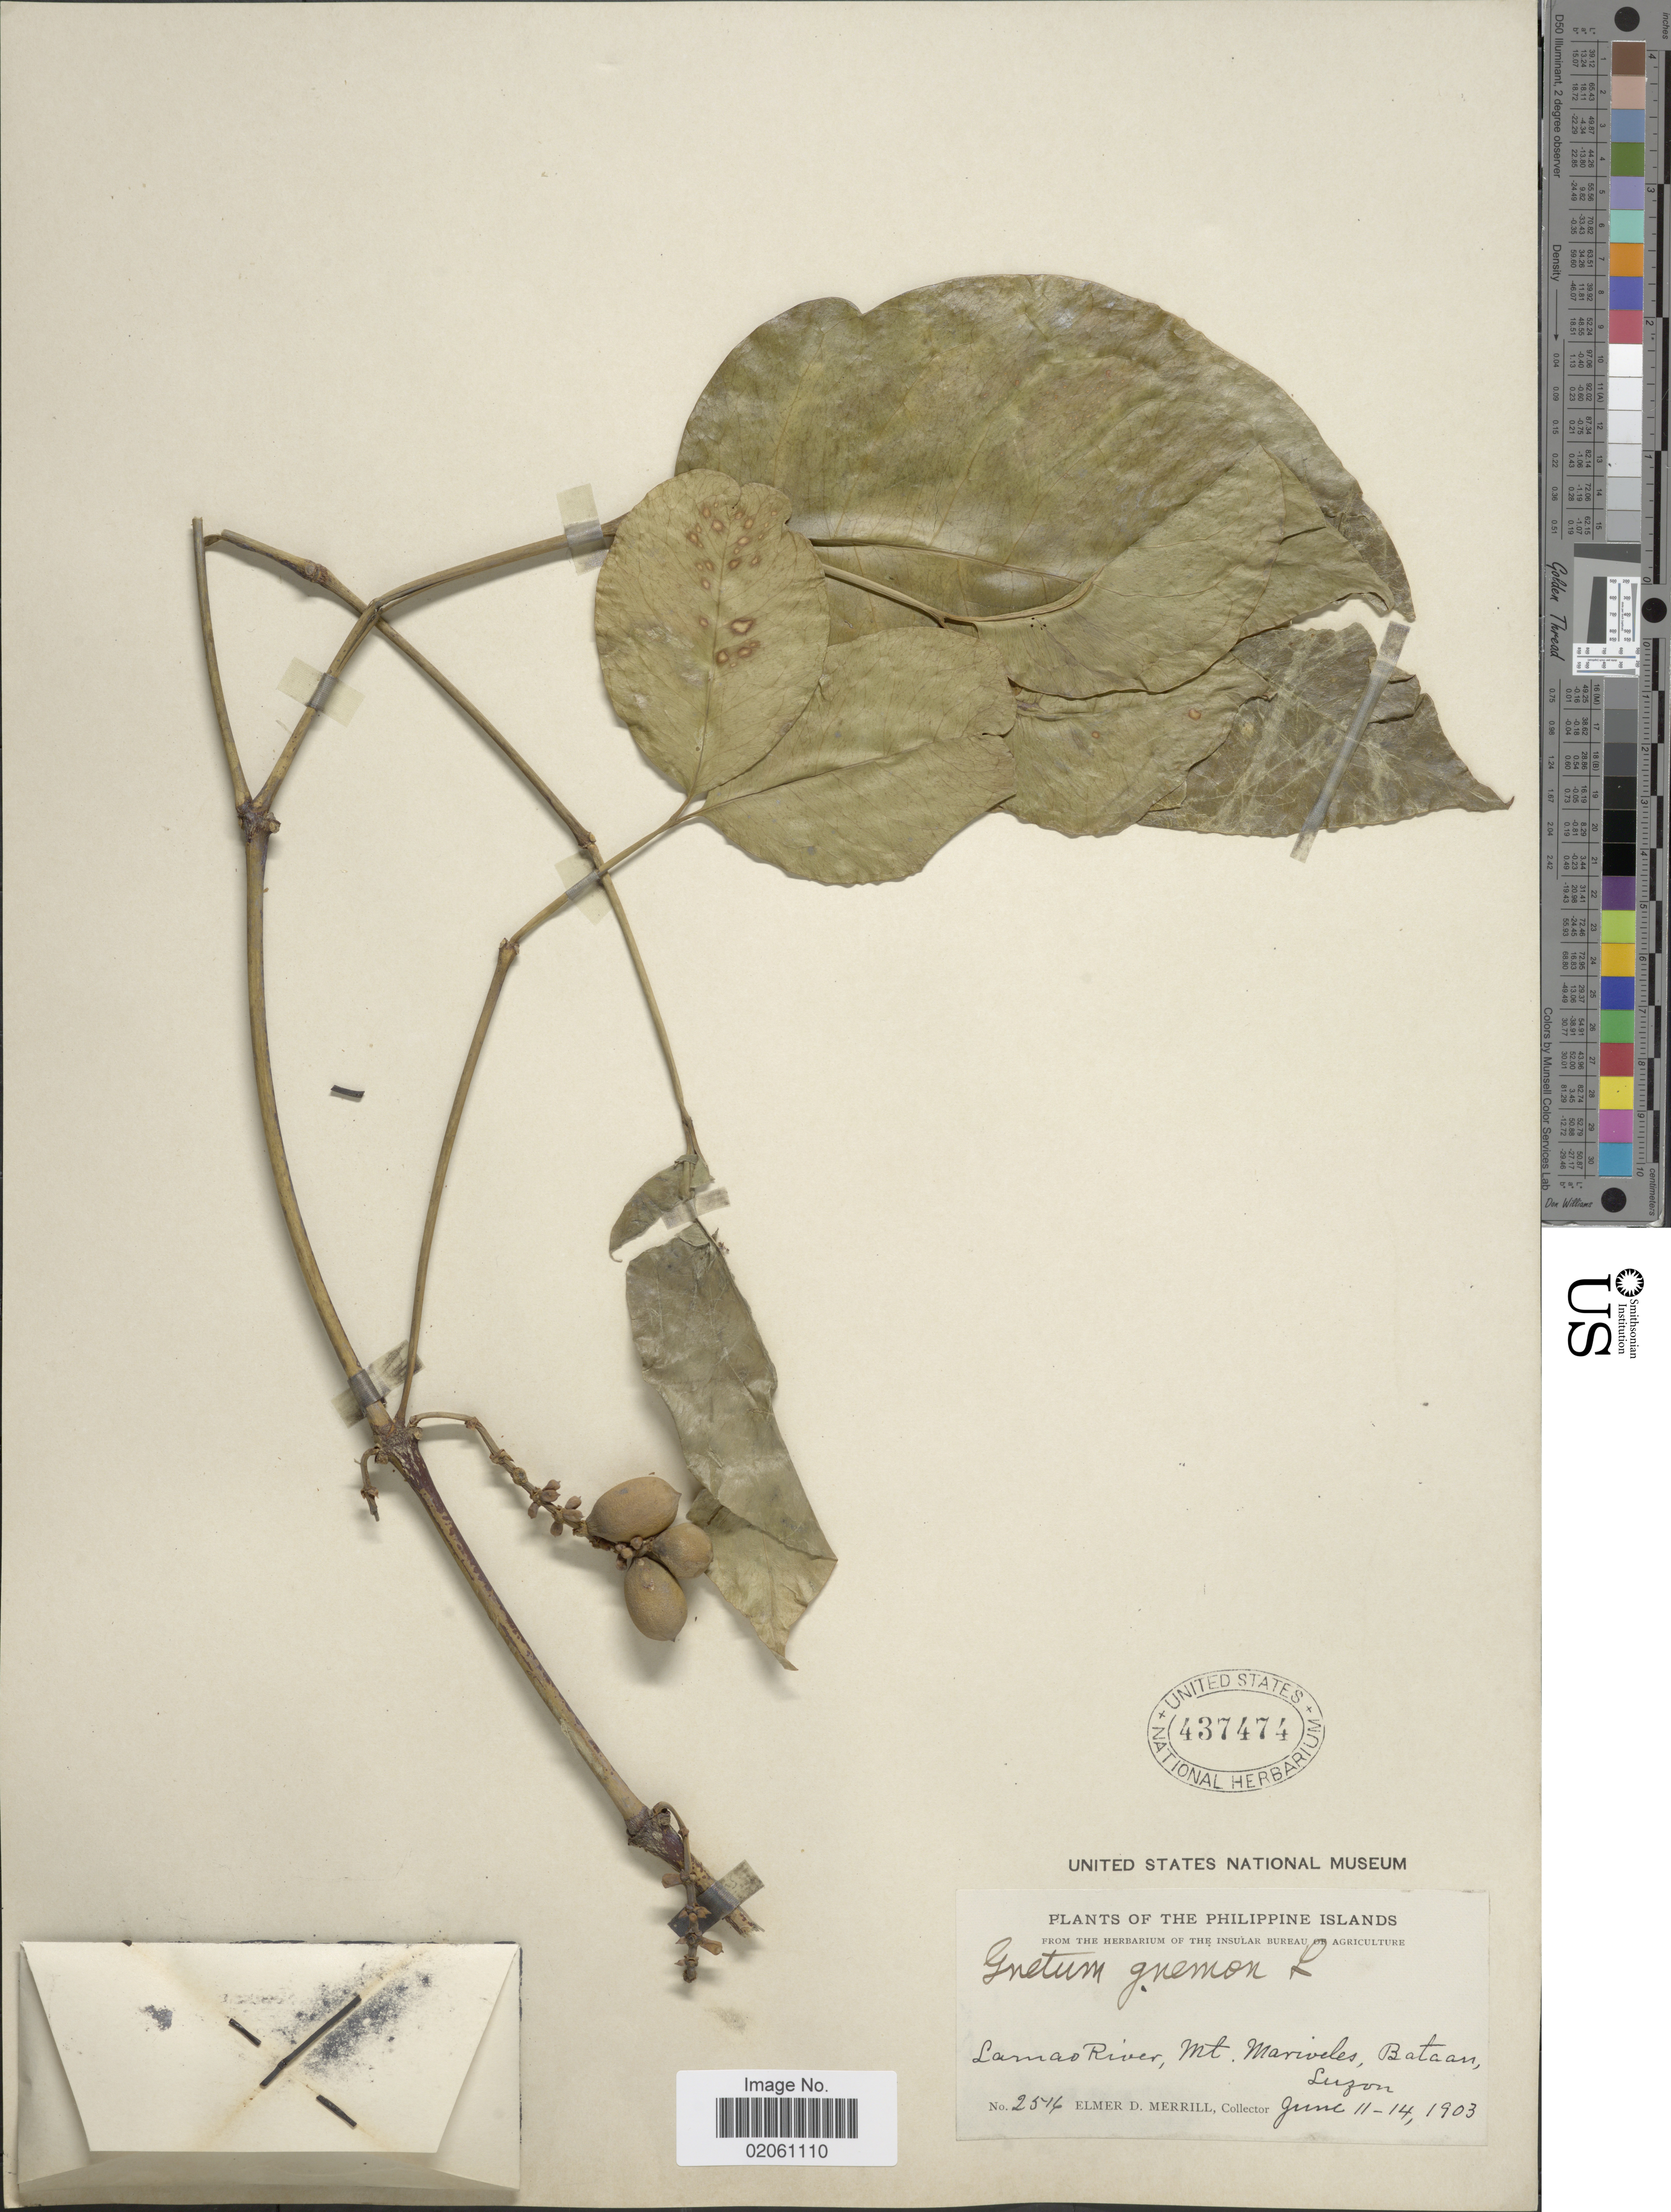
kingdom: Plantae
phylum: Tracheophyta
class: Gnetopsida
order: Gnetales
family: Gnetaceae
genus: Gnetum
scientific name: Gnetum gnemon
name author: L.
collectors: E. D. Merrill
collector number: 2516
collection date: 1903-06-11/1903-06-14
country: Philippines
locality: Lamao River, Mt. Mariveles, Bataan. Luzon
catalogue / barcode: US 437474